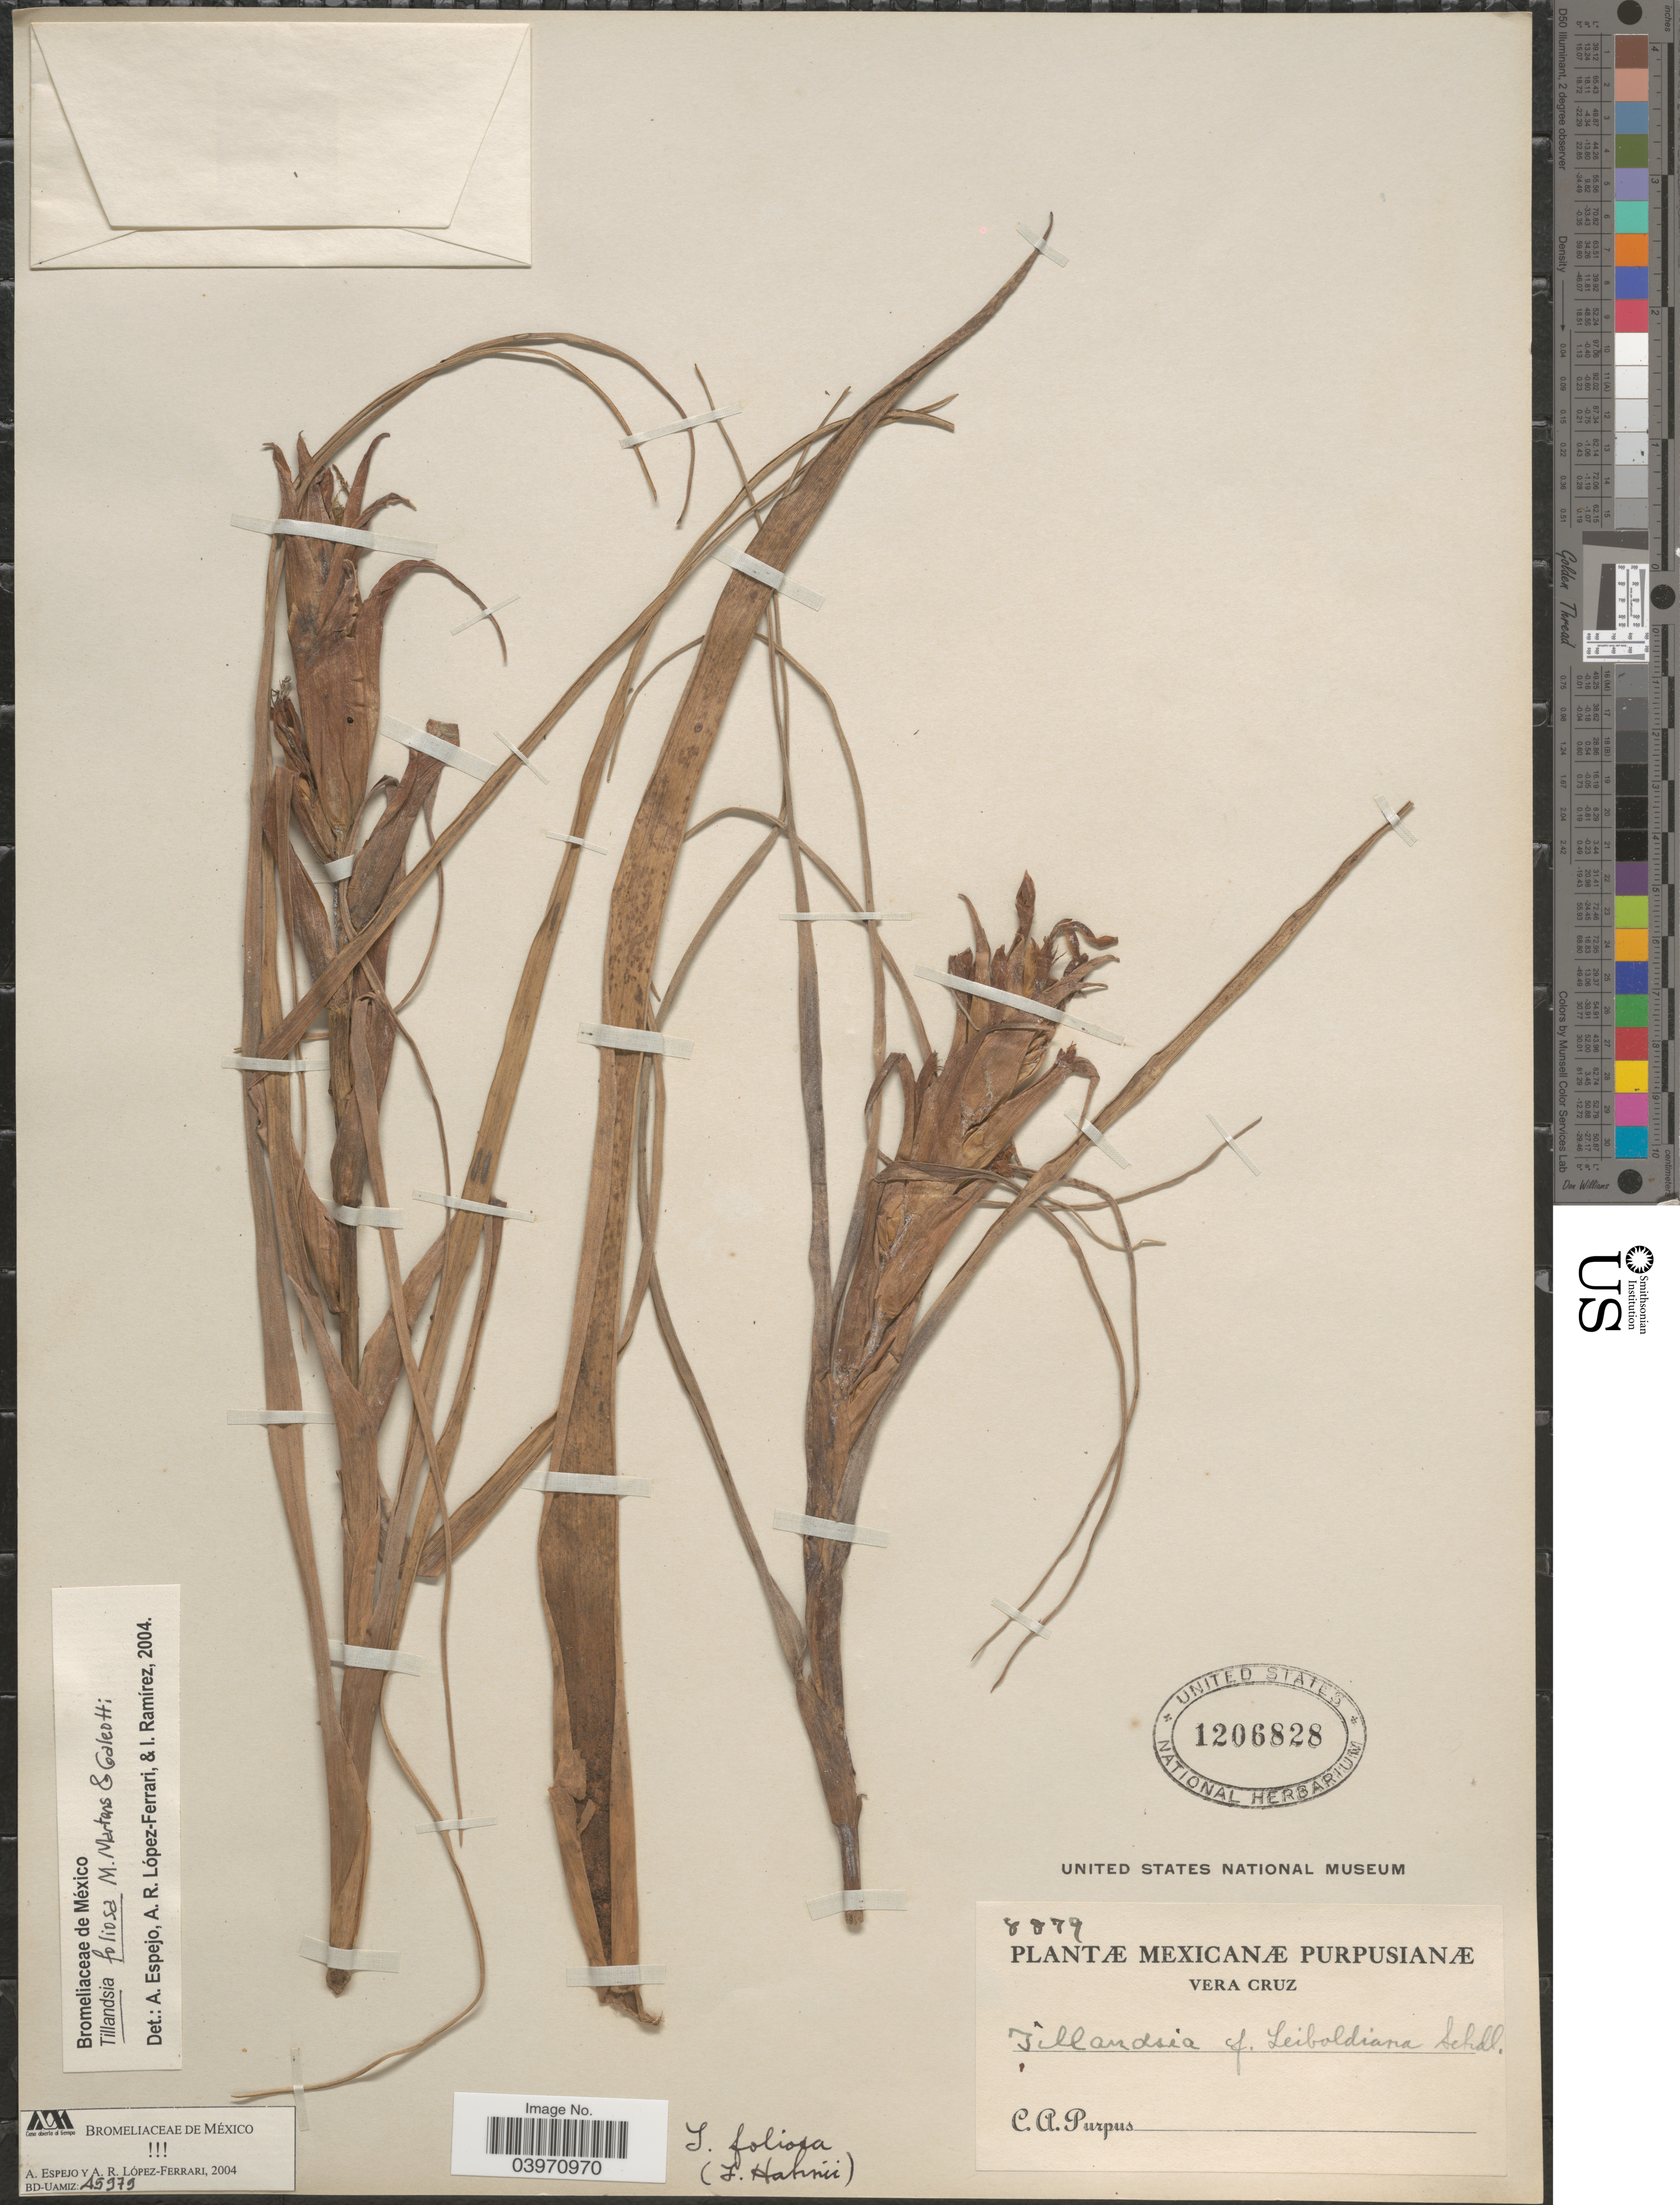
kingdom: Plantae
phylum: Tracheophyta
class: Liliopsida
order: Poales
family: Bromeliaceae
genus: Tillandsia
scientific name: Tillandsia foliosa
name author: M. Martens & Galeotti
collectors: C. A. Purpus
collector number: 8879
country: Mexico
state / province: Veracruz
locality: Vera Cruz.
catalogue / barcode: US 1206828